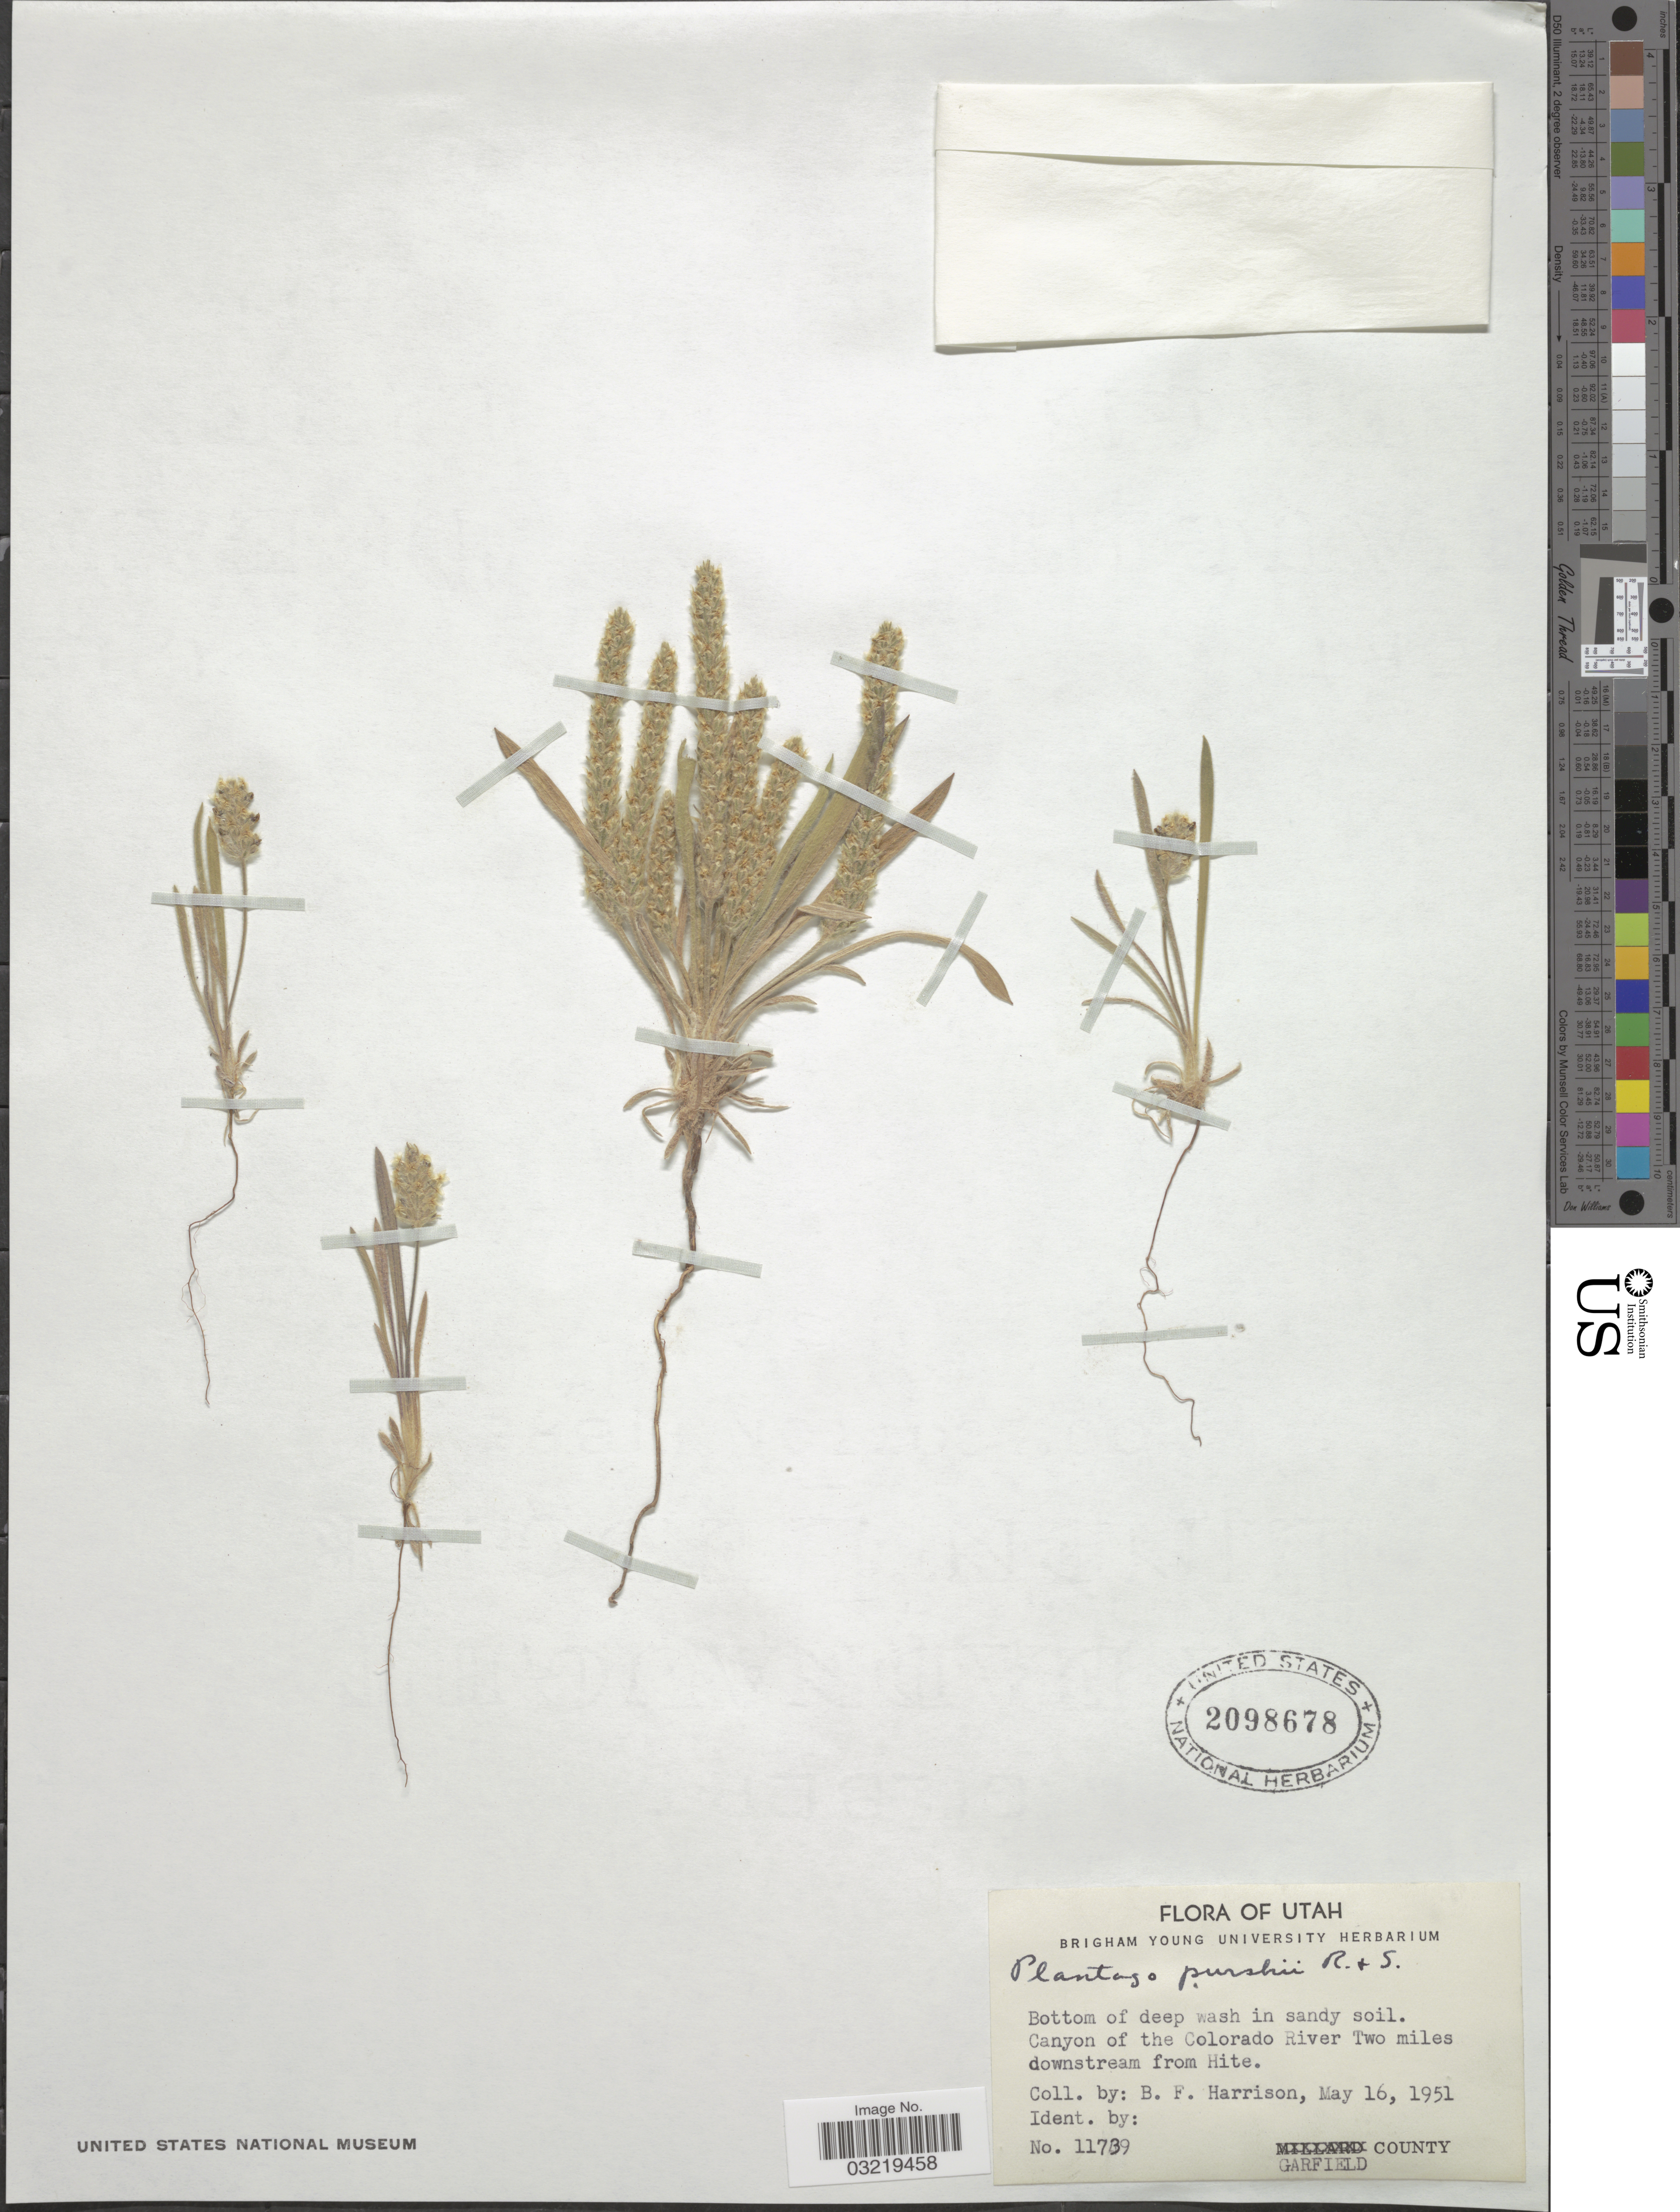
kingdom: Plantae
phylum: Tracheophyta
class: Magnoliopsida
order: Lamiales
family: Plantaginaceae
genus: Plantago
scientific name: Plantago patagonica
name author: Jacq.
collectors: B. F. Harrison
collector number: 11739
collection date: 1951-05-16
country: United States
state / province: Utah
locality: Canyon of the Colorado River. Two miles downstream from Hite. Garfield County.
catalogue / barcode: US 2098678